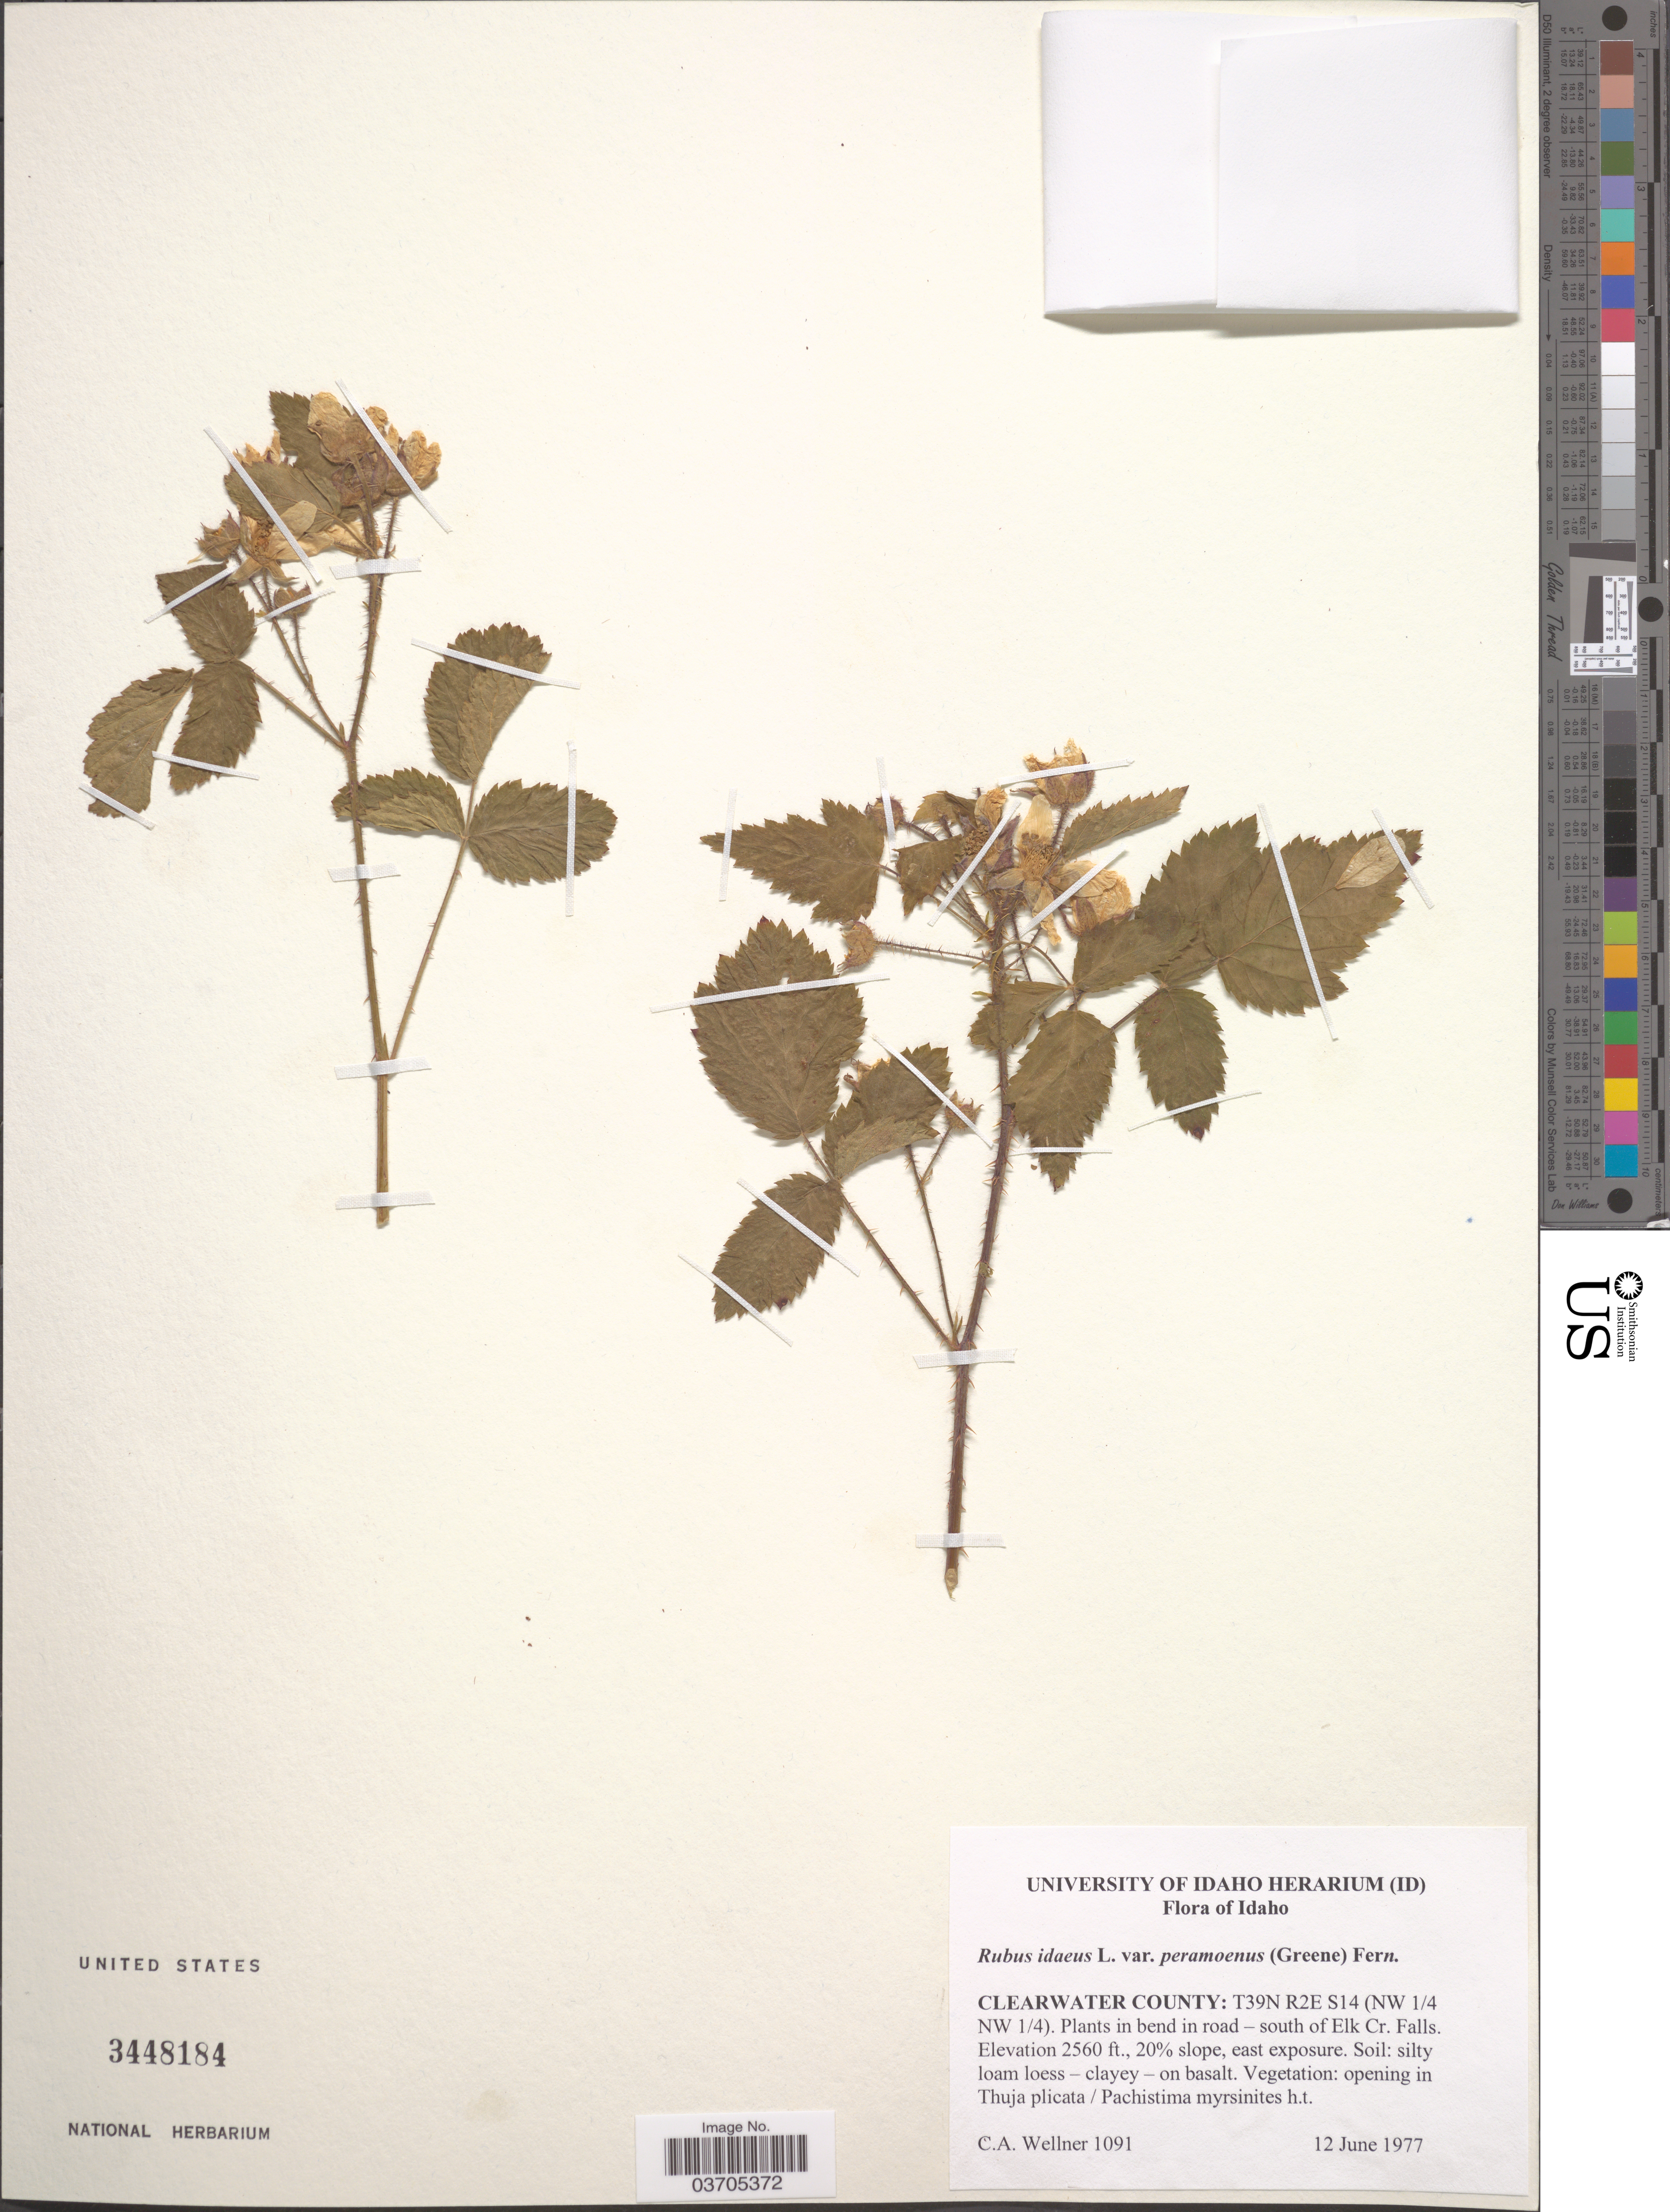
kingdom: Plantae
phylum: Tracheophyta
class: Magnoliopsida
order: Rosales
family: Rosaceae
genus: Rubus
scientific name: Rubus idaeus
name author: L.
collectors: C. Wellner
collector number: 1091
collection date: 1977-06-12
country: United States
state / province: Idaho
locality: Clearwater County: T39N R2E S14 (NW 1/4 NW 1/4). South of Elk Cr. Falls.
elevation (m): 780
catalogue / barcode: US 3448184